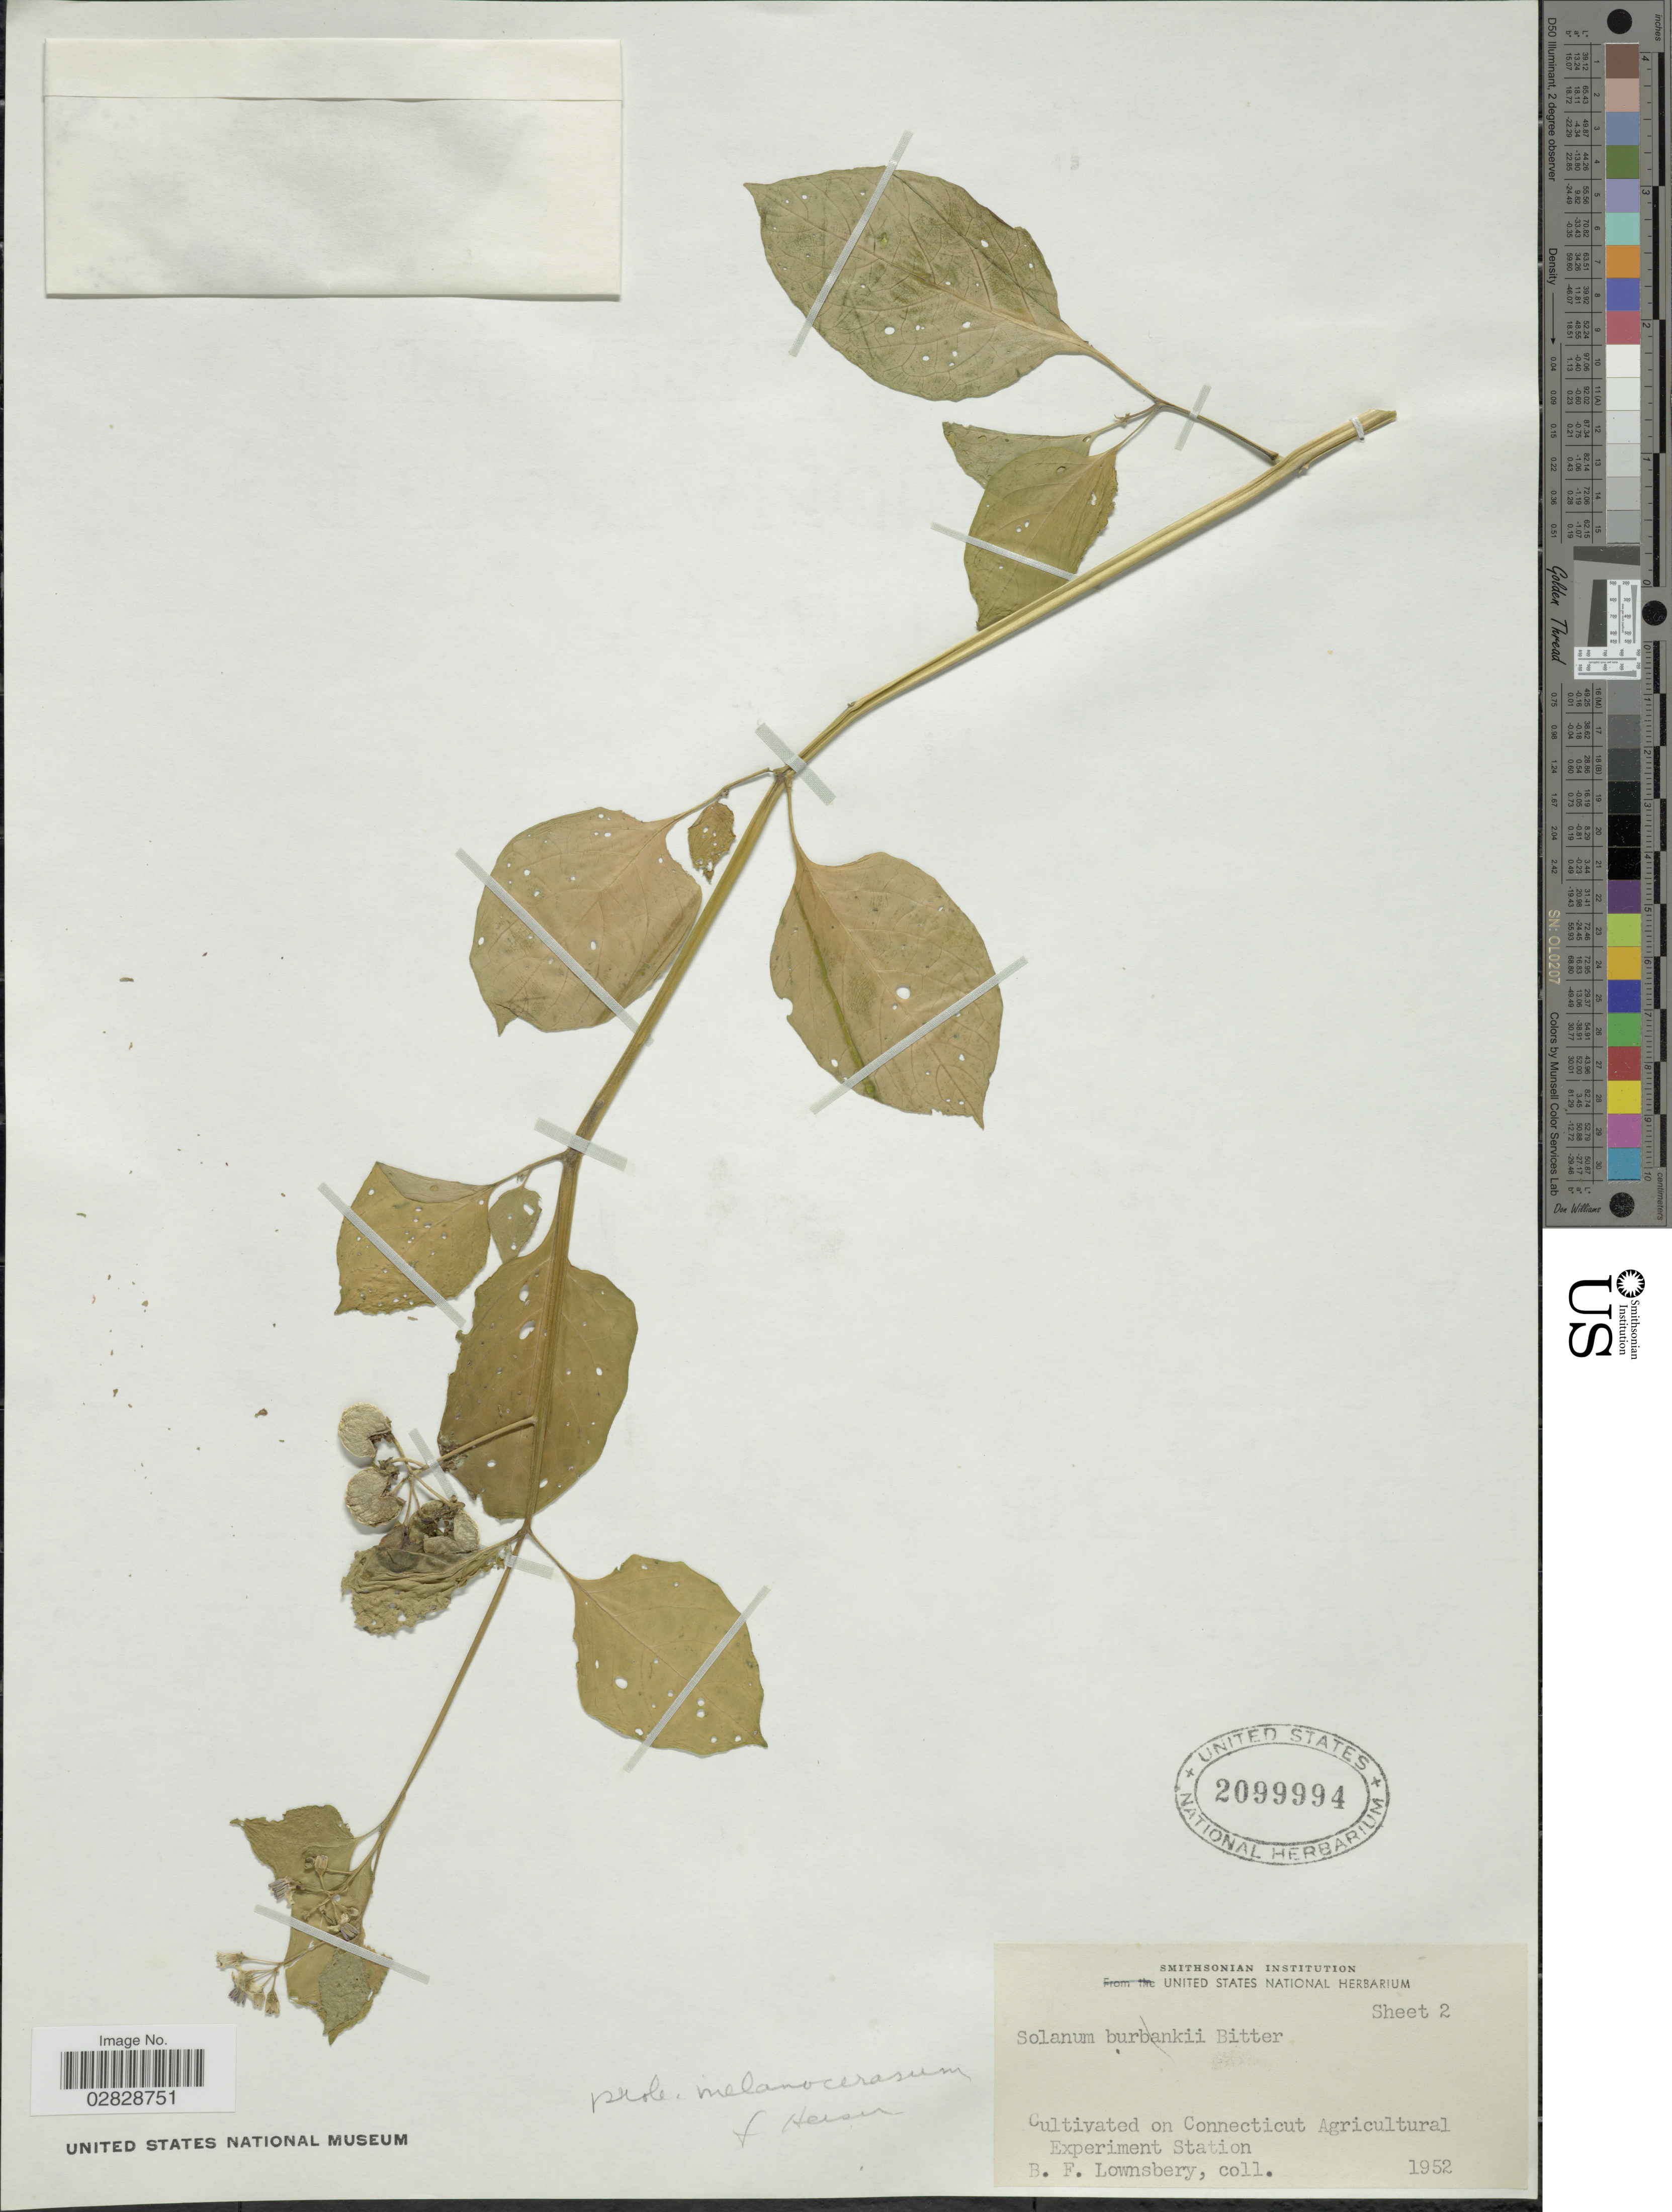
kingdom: Plantae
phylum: Tracheophyta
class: Magnoliopsida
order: Solanales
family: Solanaceae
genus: Solanum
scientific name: Solanum melanocerasum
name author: All.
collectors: B. Lownsbery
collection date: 1952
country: United States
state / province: Connecticut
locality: Cultivated on Connecticut Agricultural Experiment Station.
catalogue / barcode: US 2099994